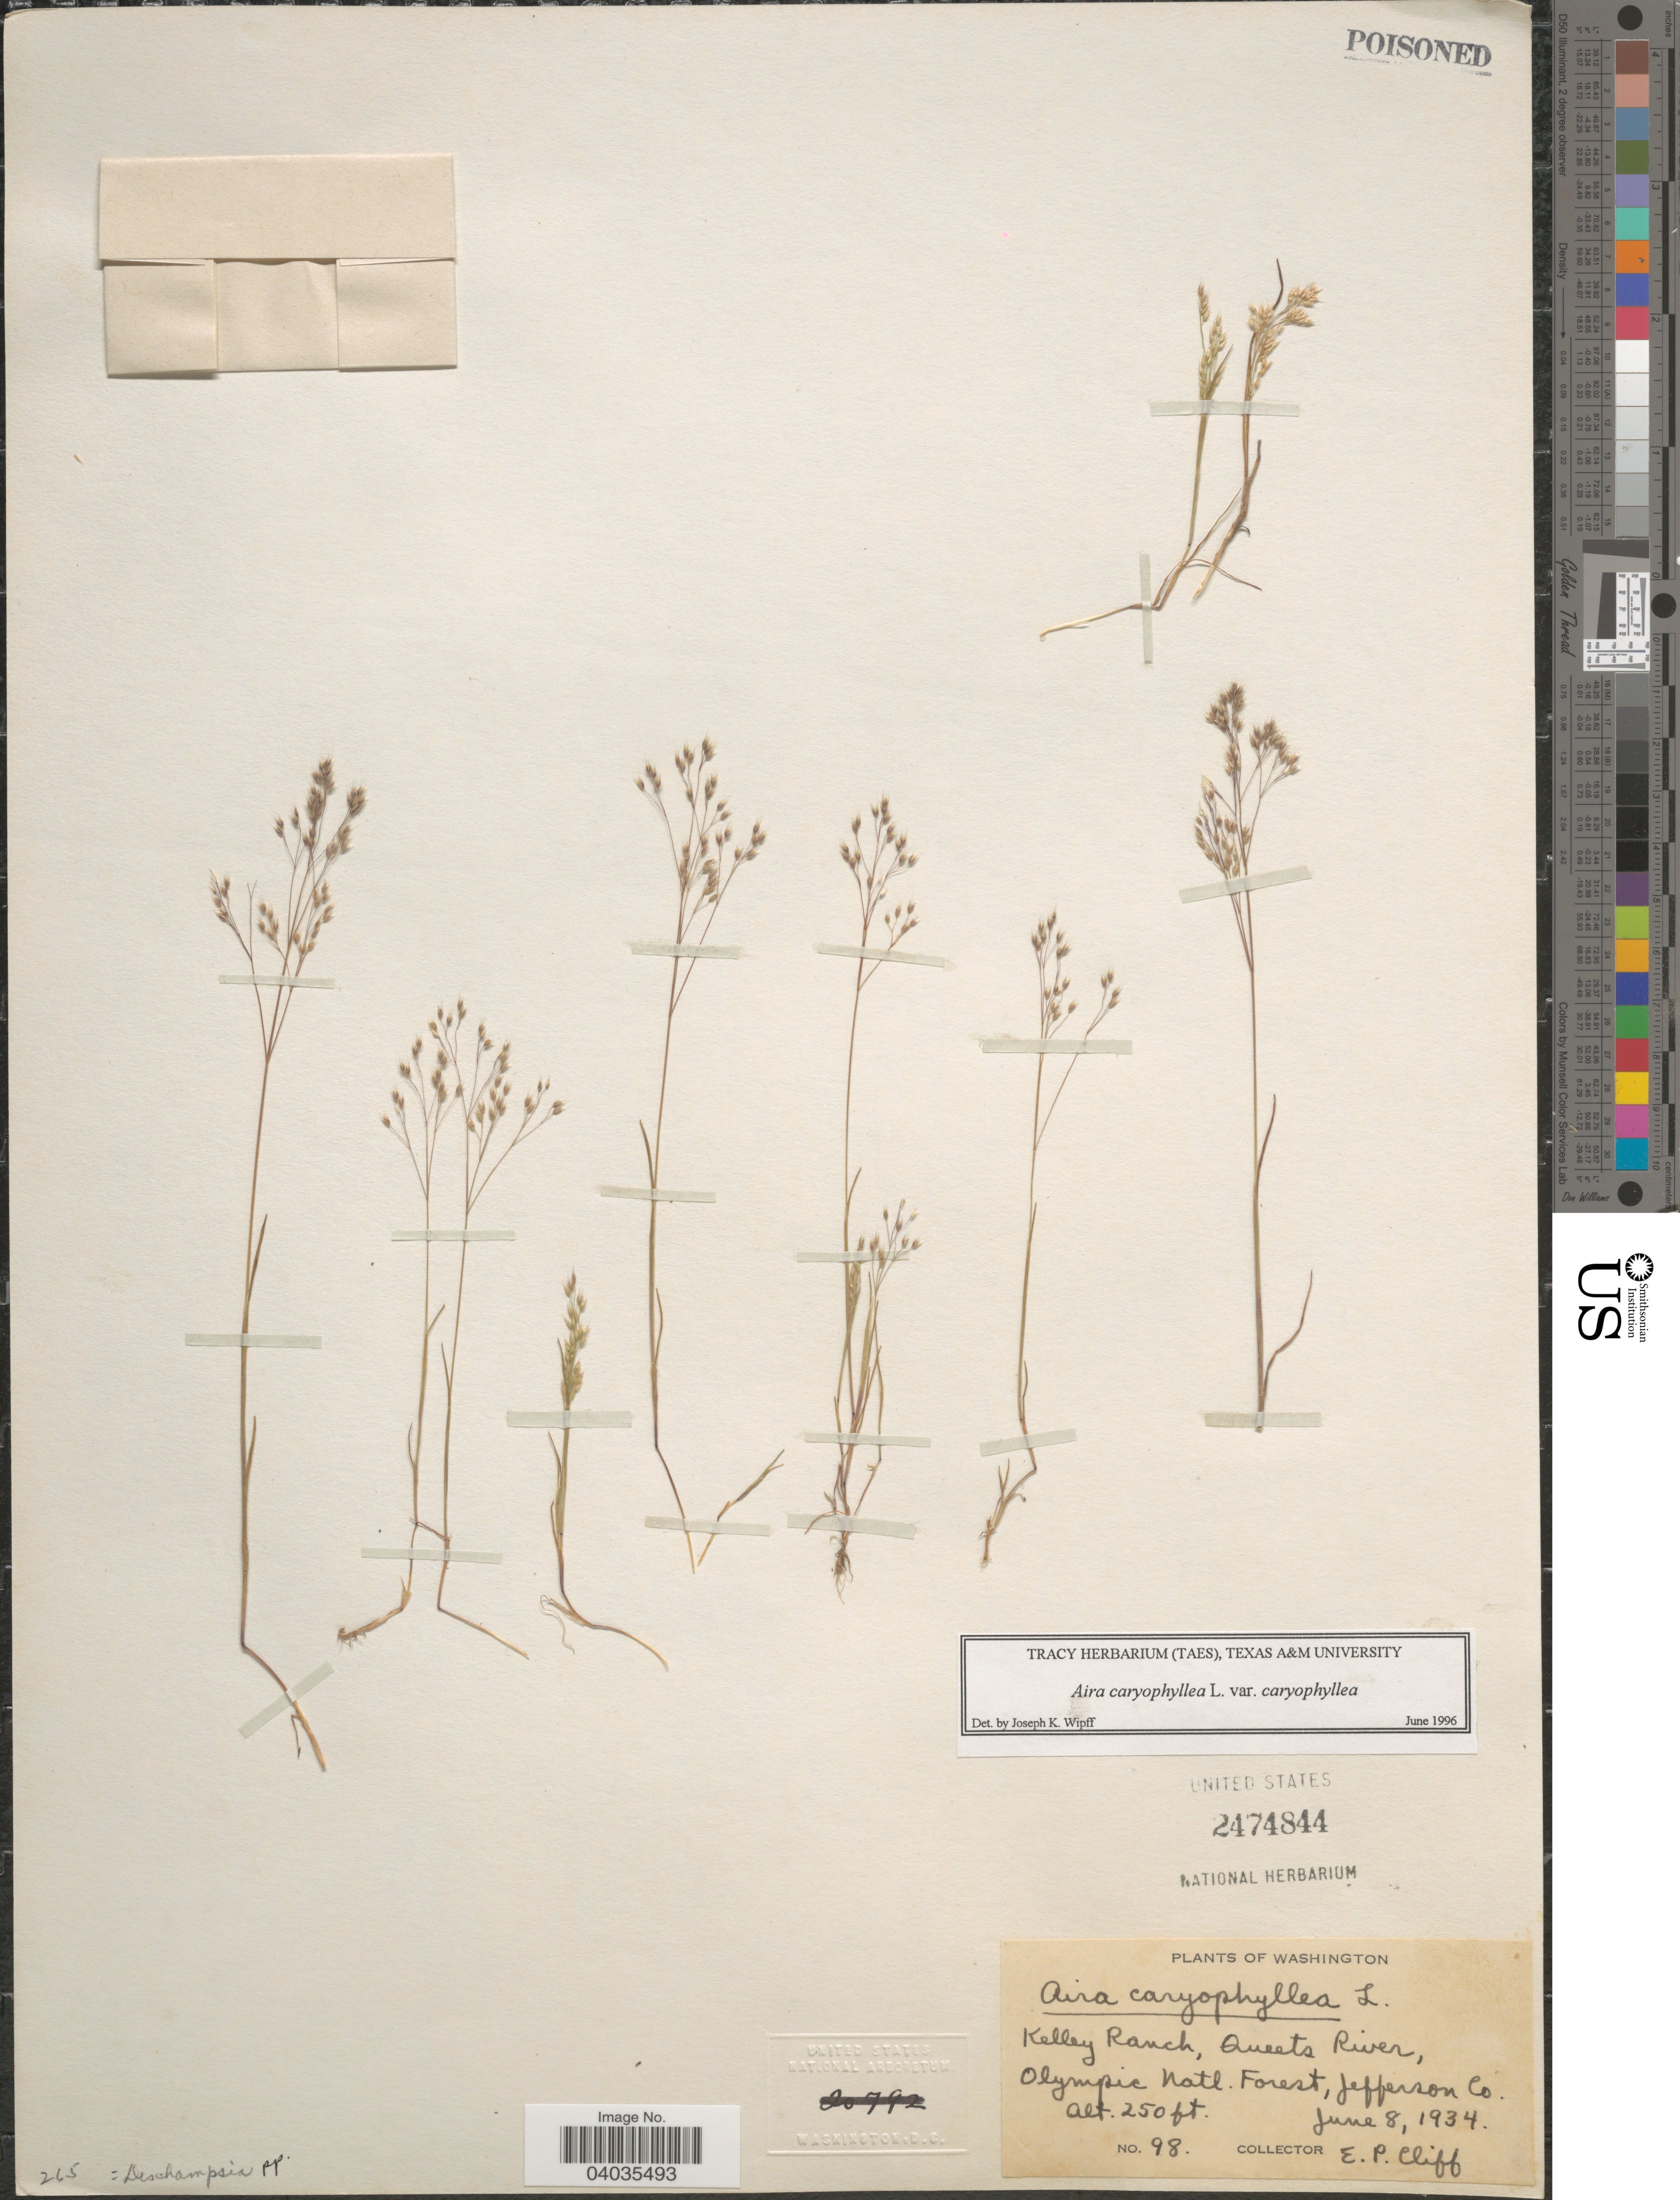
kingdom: Plantae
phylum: Tracheophyta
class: Liliopsida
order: Poales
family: Poaceae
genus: Aira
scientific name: Aira caryophyllea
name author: L.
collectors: E. Cliff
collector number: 98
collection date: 1934-06-08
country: United States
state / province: Washington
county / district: Jefferson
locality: Kelley Ranch, Queets River, Olympic Natl. Forest, Jefferson Co.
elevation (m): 76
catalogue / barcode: US 2474844